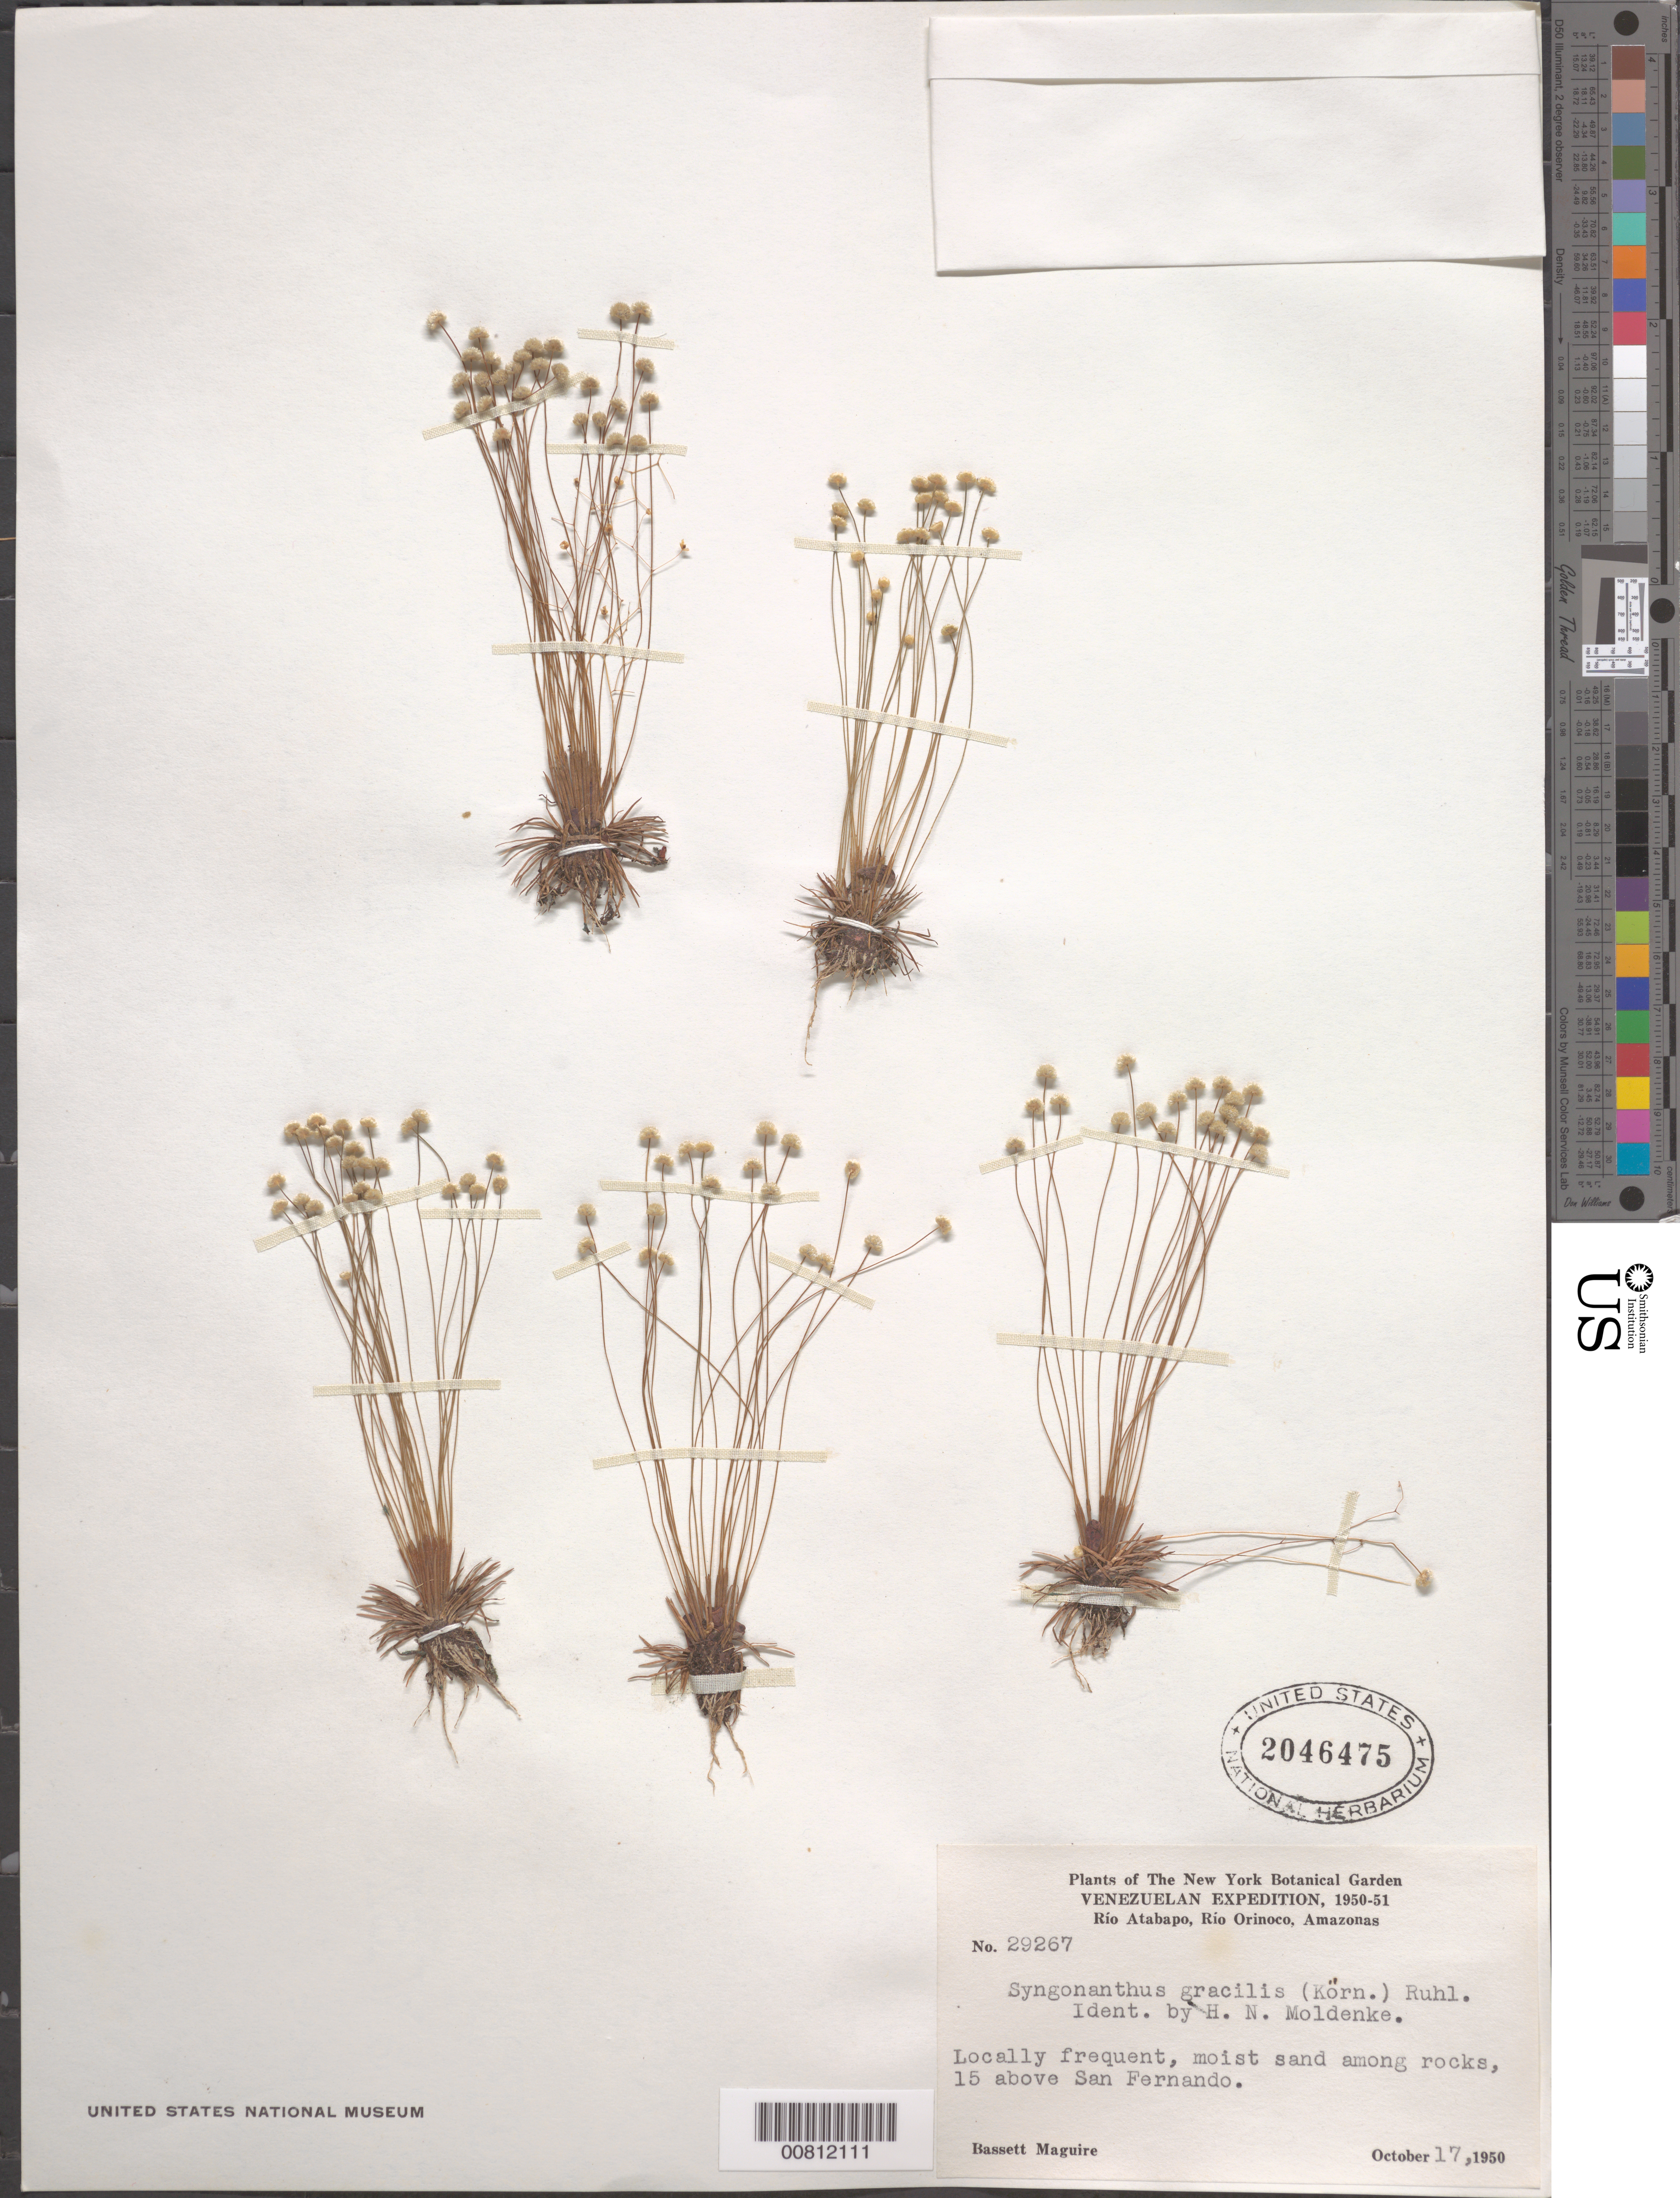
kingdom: Plantae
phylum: Tracheophyta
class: Liliopsida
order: Poales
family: Eriocaulaceae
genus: Syngonanthus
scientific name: Syngonanthus gracilis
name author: (Bong.) Ruhland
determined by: Moldenke, H. N.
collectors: B. Maguire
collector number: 29267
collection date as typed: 17-Oct-50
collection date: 1950-10-17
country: Venezuela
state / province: Amazonas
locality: Río Atabapo, Río Orinoco, 15 km above San Fernando de Atabapo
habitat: Moist sand among rocks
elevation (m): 100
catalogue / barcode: US 2046475